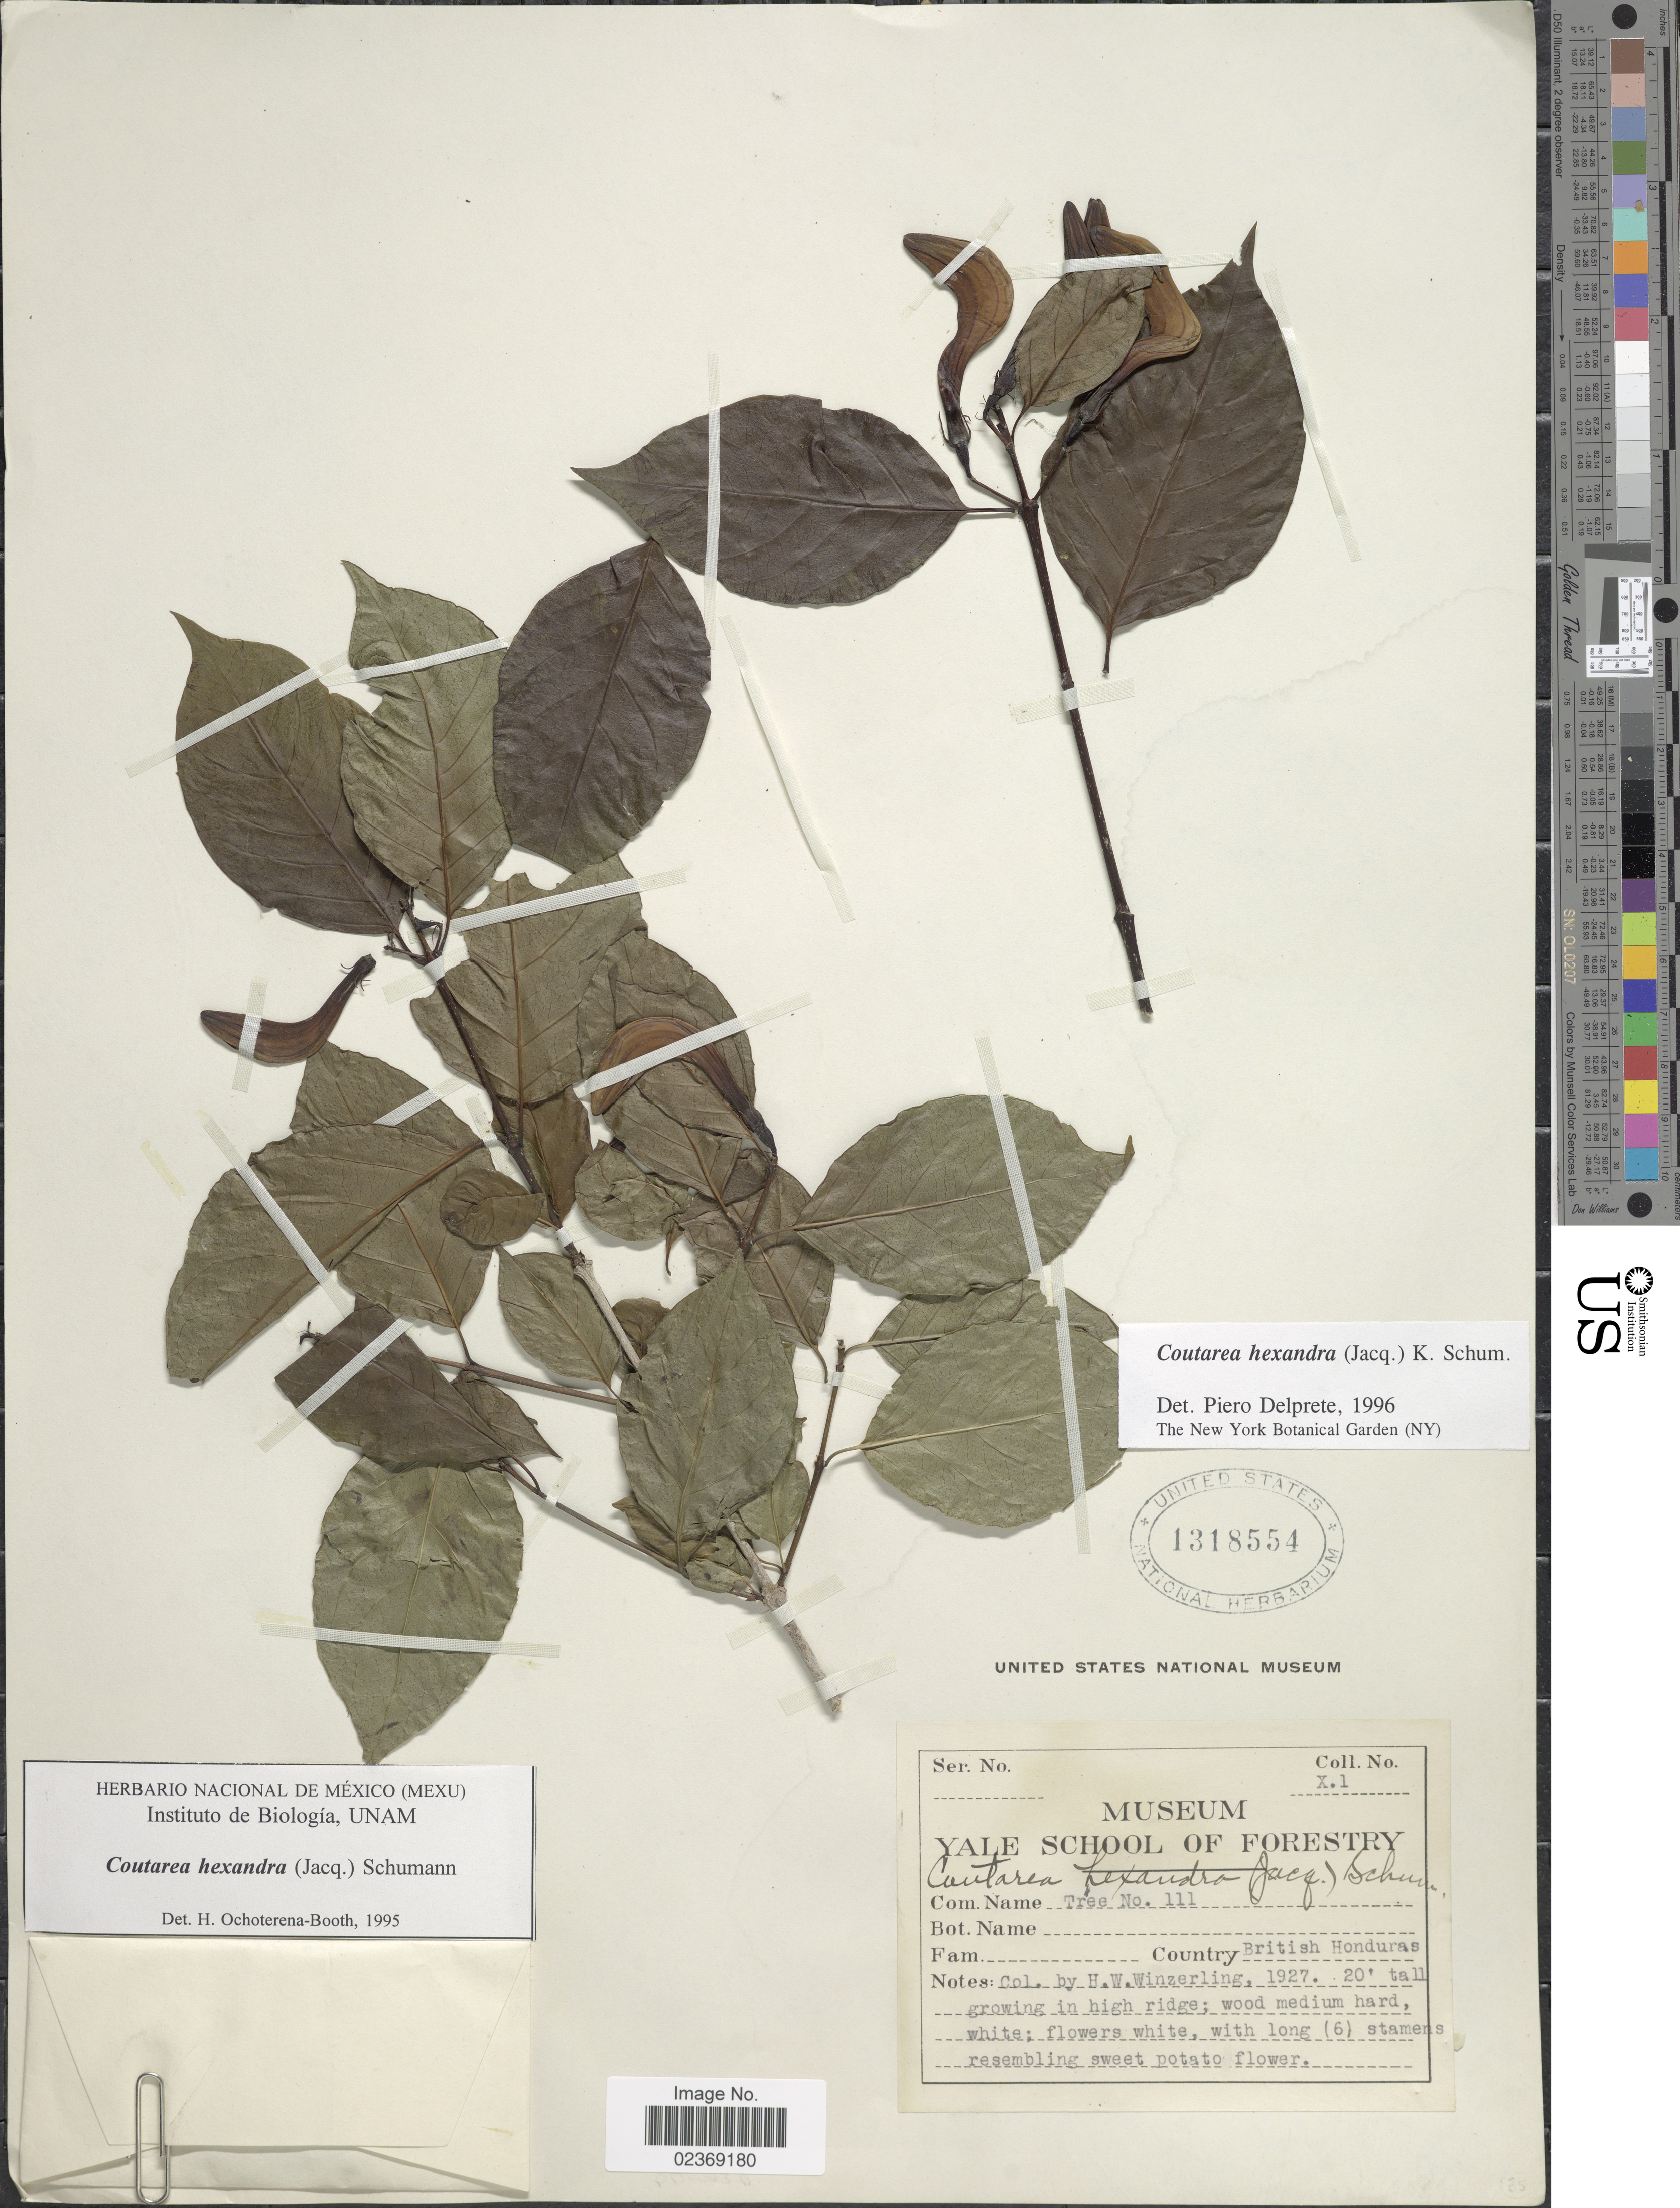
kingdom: Plantae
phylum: Tracheophyta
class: Magnoliopsida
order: Gentianales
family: Rubiaceae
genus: Coutarea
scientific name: Coutarea hexandra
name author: (Jacq.) K. Schum.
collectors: H. Winzerling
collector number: X.1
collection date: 1927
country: Belize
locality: British Honduras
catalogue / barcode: US 1318554